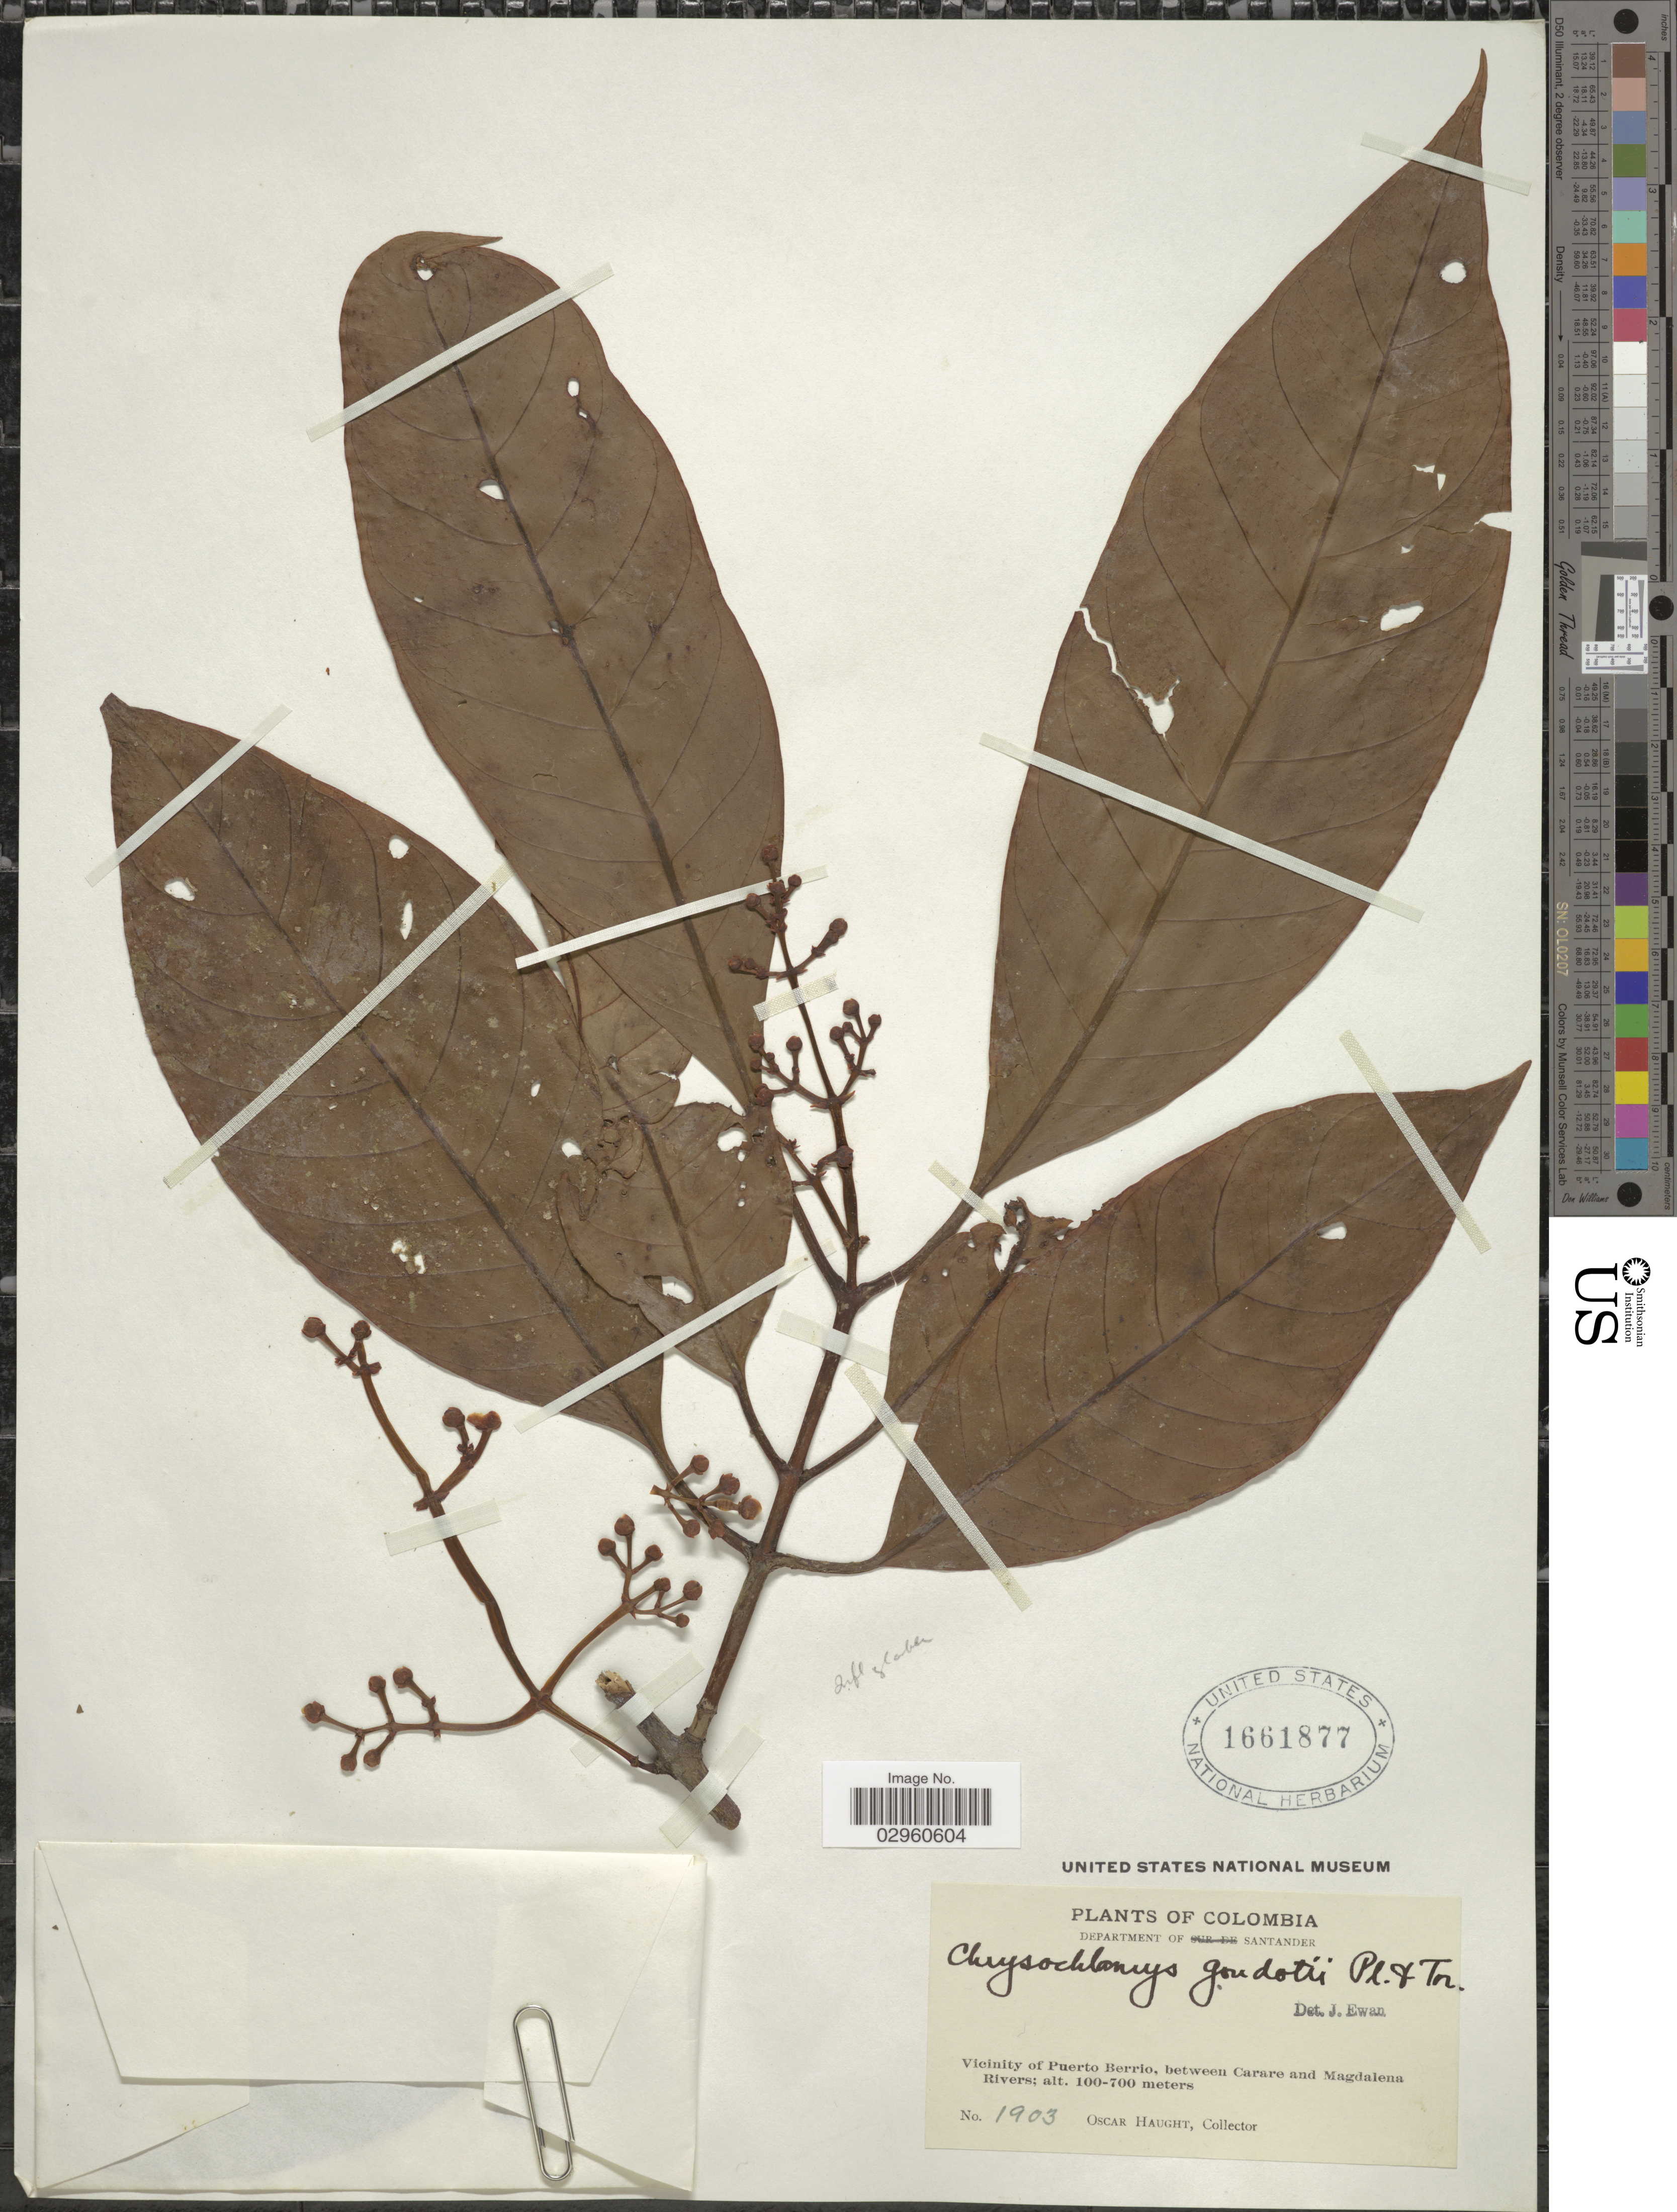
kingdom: Plantae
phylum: Tracheophyta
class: Magnoliopsida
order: Malpighiales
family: Clusiaceae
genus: Chrysochlamys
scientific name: Chrysochlamys goudotii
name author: Planch. & Triana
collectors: O. L. Haught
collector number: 1903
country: Colombia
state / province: Santander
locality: Department of Santander. Vicinity of Puerto Berrio, between Carare and Magdalena Rivers.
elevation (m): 100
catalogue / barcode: US 1661877